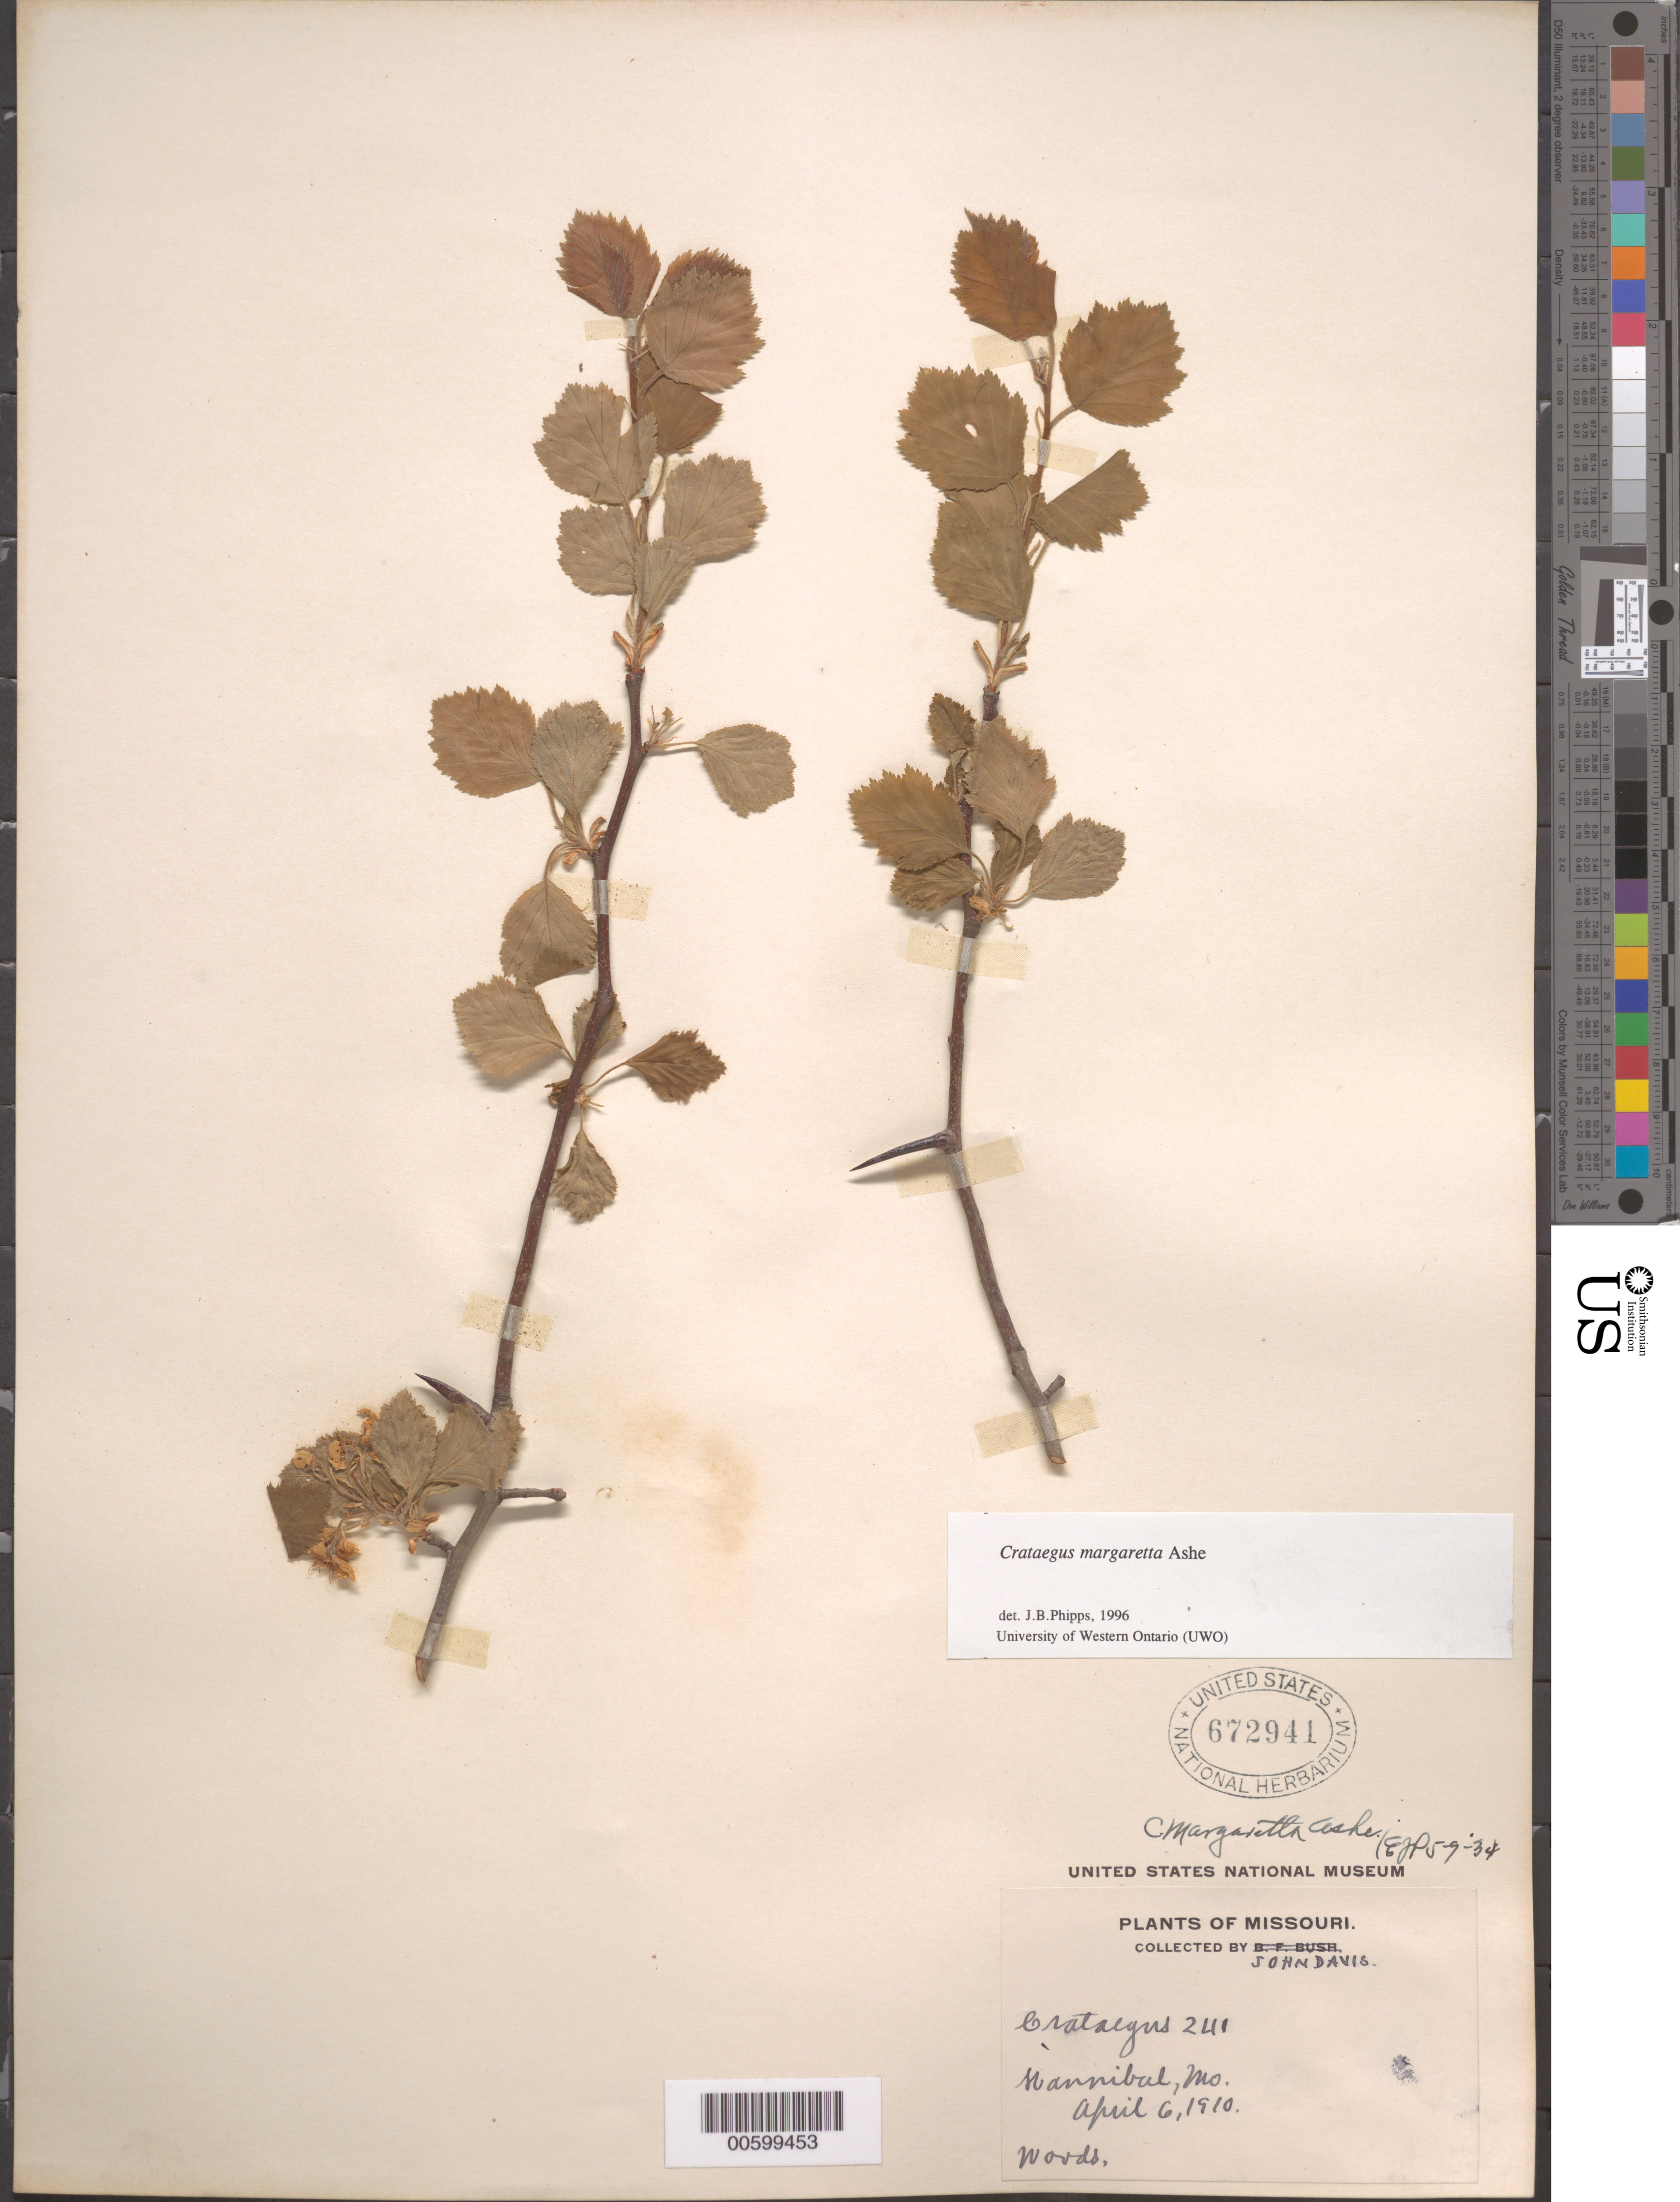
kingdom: Plantae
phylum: Tracheophyta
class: Magnoliopsida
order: Rosales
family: Rosaceae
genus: Crataegus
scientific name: Crataegus margarettae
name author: Ashe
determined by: Palmer, E. J.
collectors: J. Davis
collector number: Crataegus 241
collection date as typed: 06 Apr 1910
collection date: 1910-04-06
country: United States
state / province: Missouri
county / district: Marion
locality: Hannibal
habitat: Woods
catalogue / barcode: US 672941